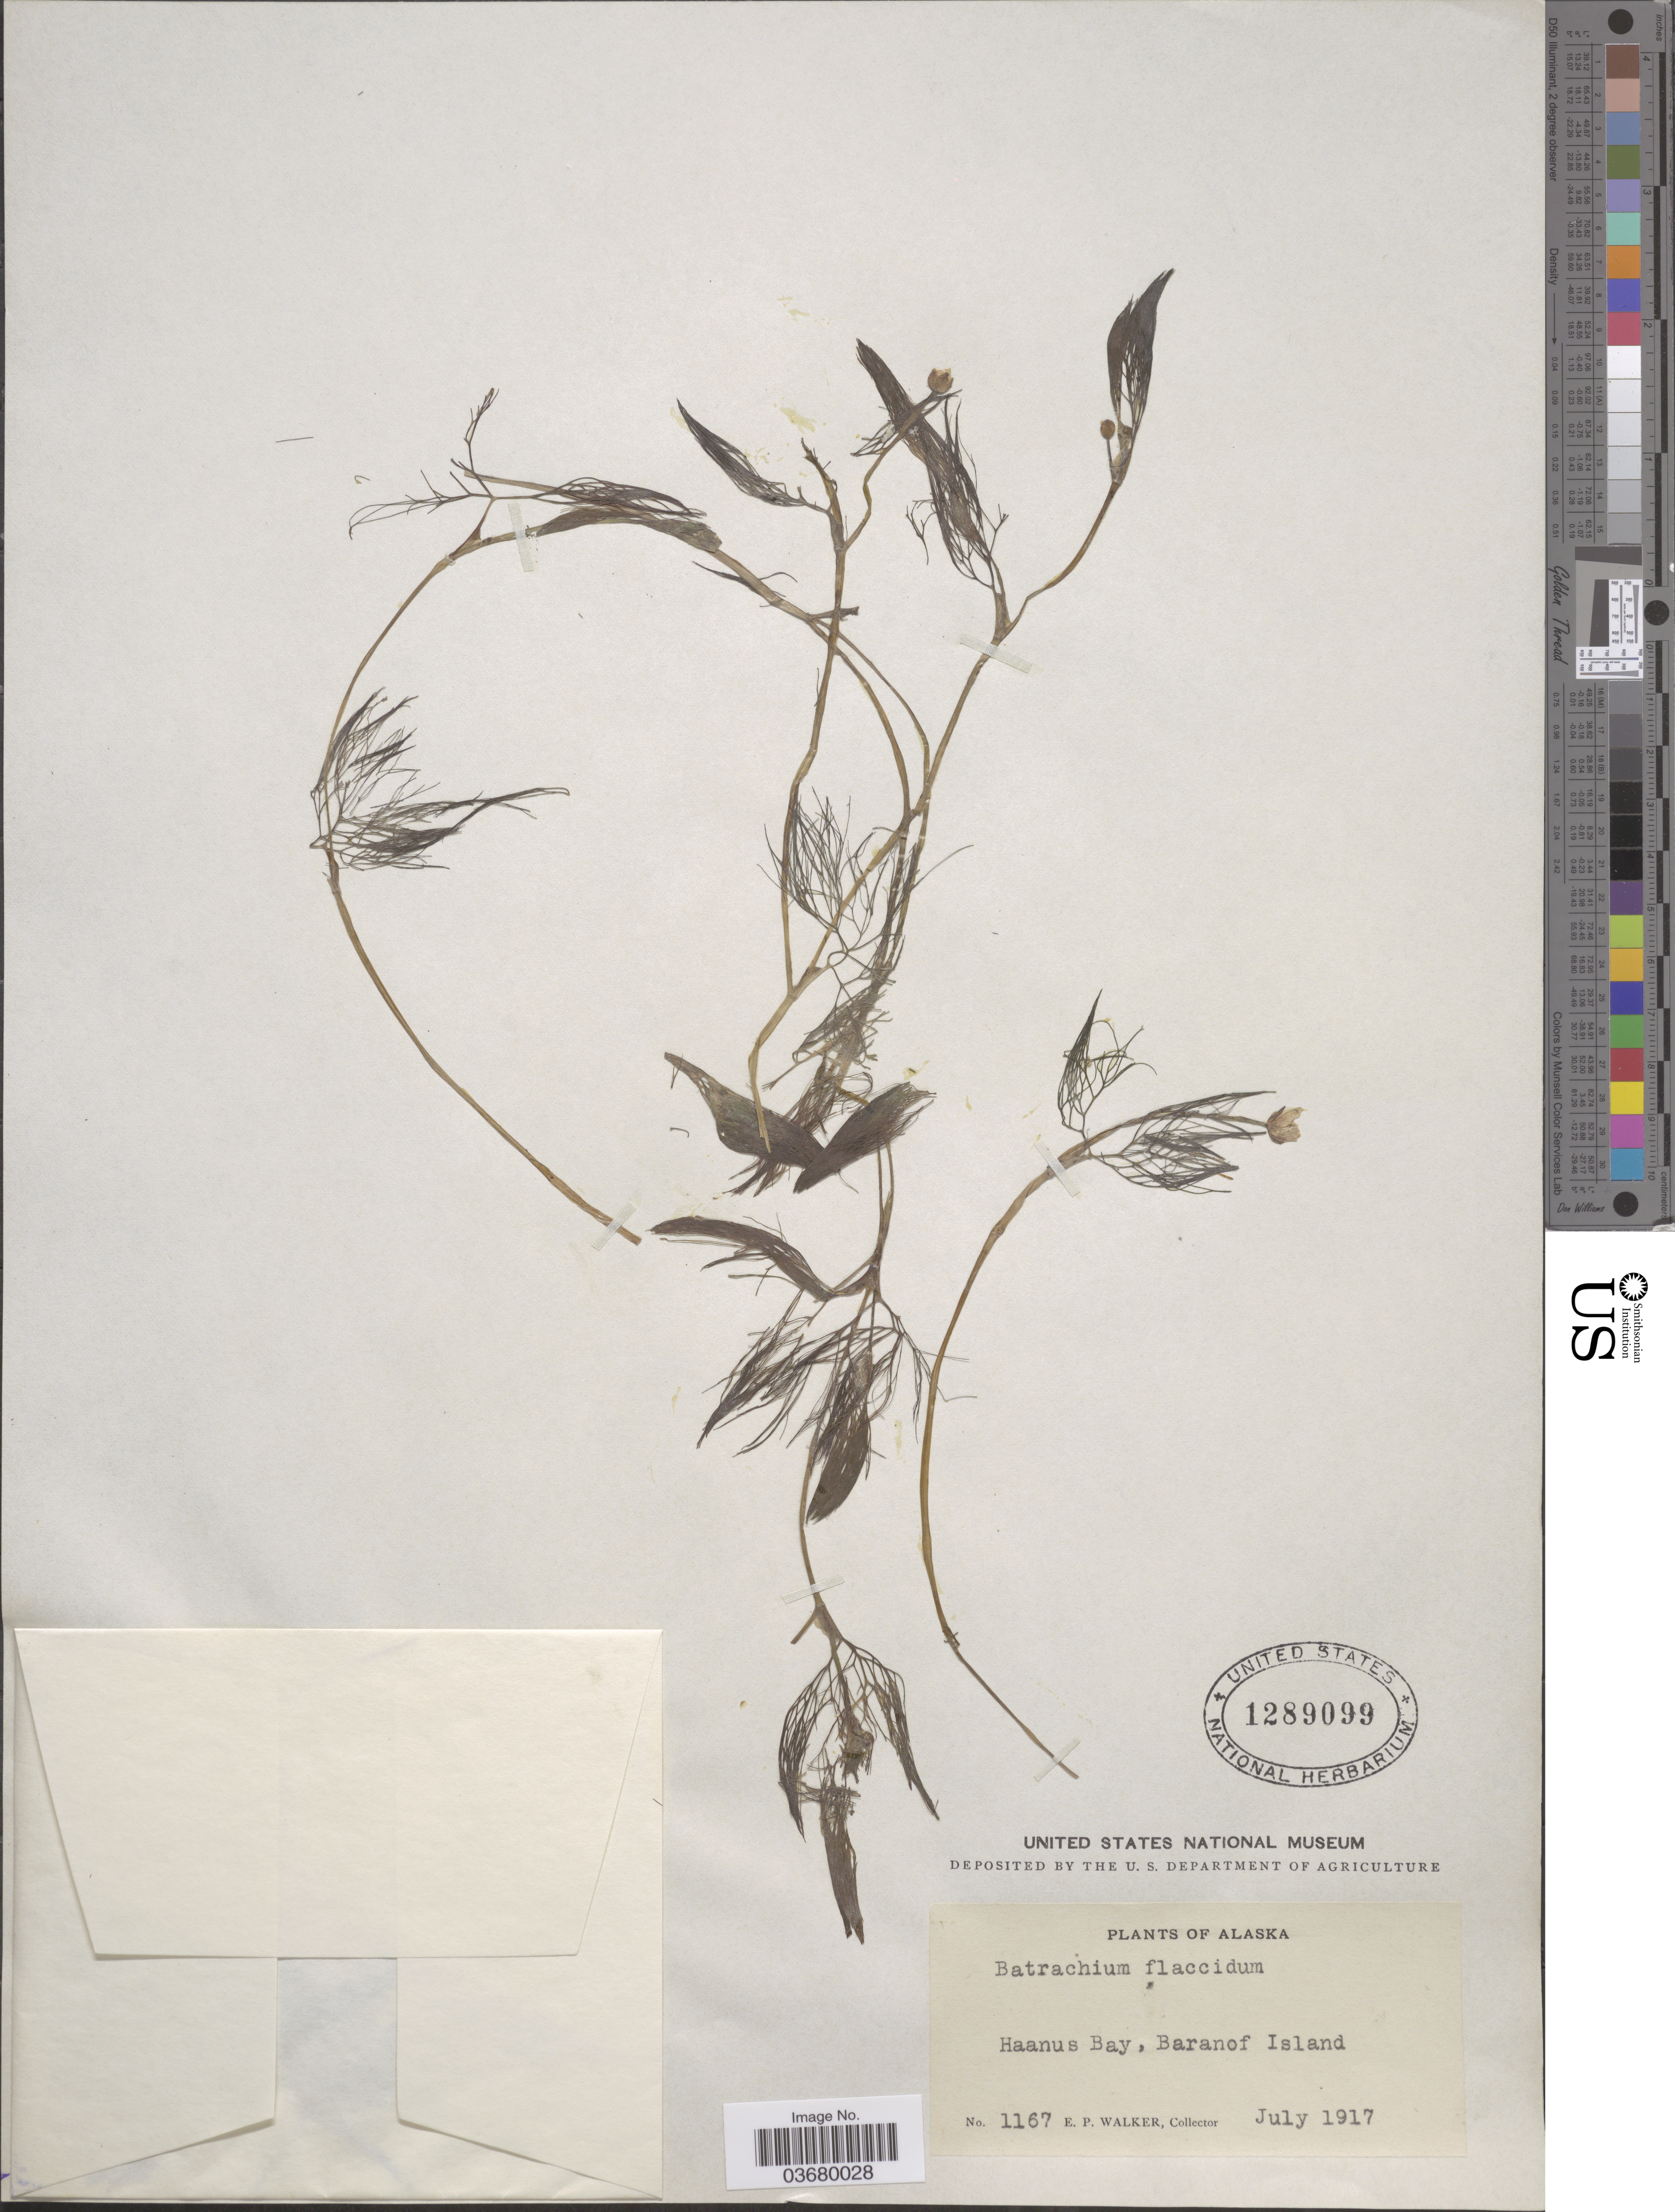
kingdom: Plantae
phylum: Tracheophyta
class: Magnoliopsida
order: Ranunculales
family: Ranunculaceae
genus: Ranunculus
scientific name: Ranunculus trichophyllus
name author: Chaix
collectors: E. Walker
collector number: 1167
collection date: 1917-07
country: United States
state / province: Alaska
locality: Haanus Bay, Baranof Island.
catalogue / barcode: US 1289099